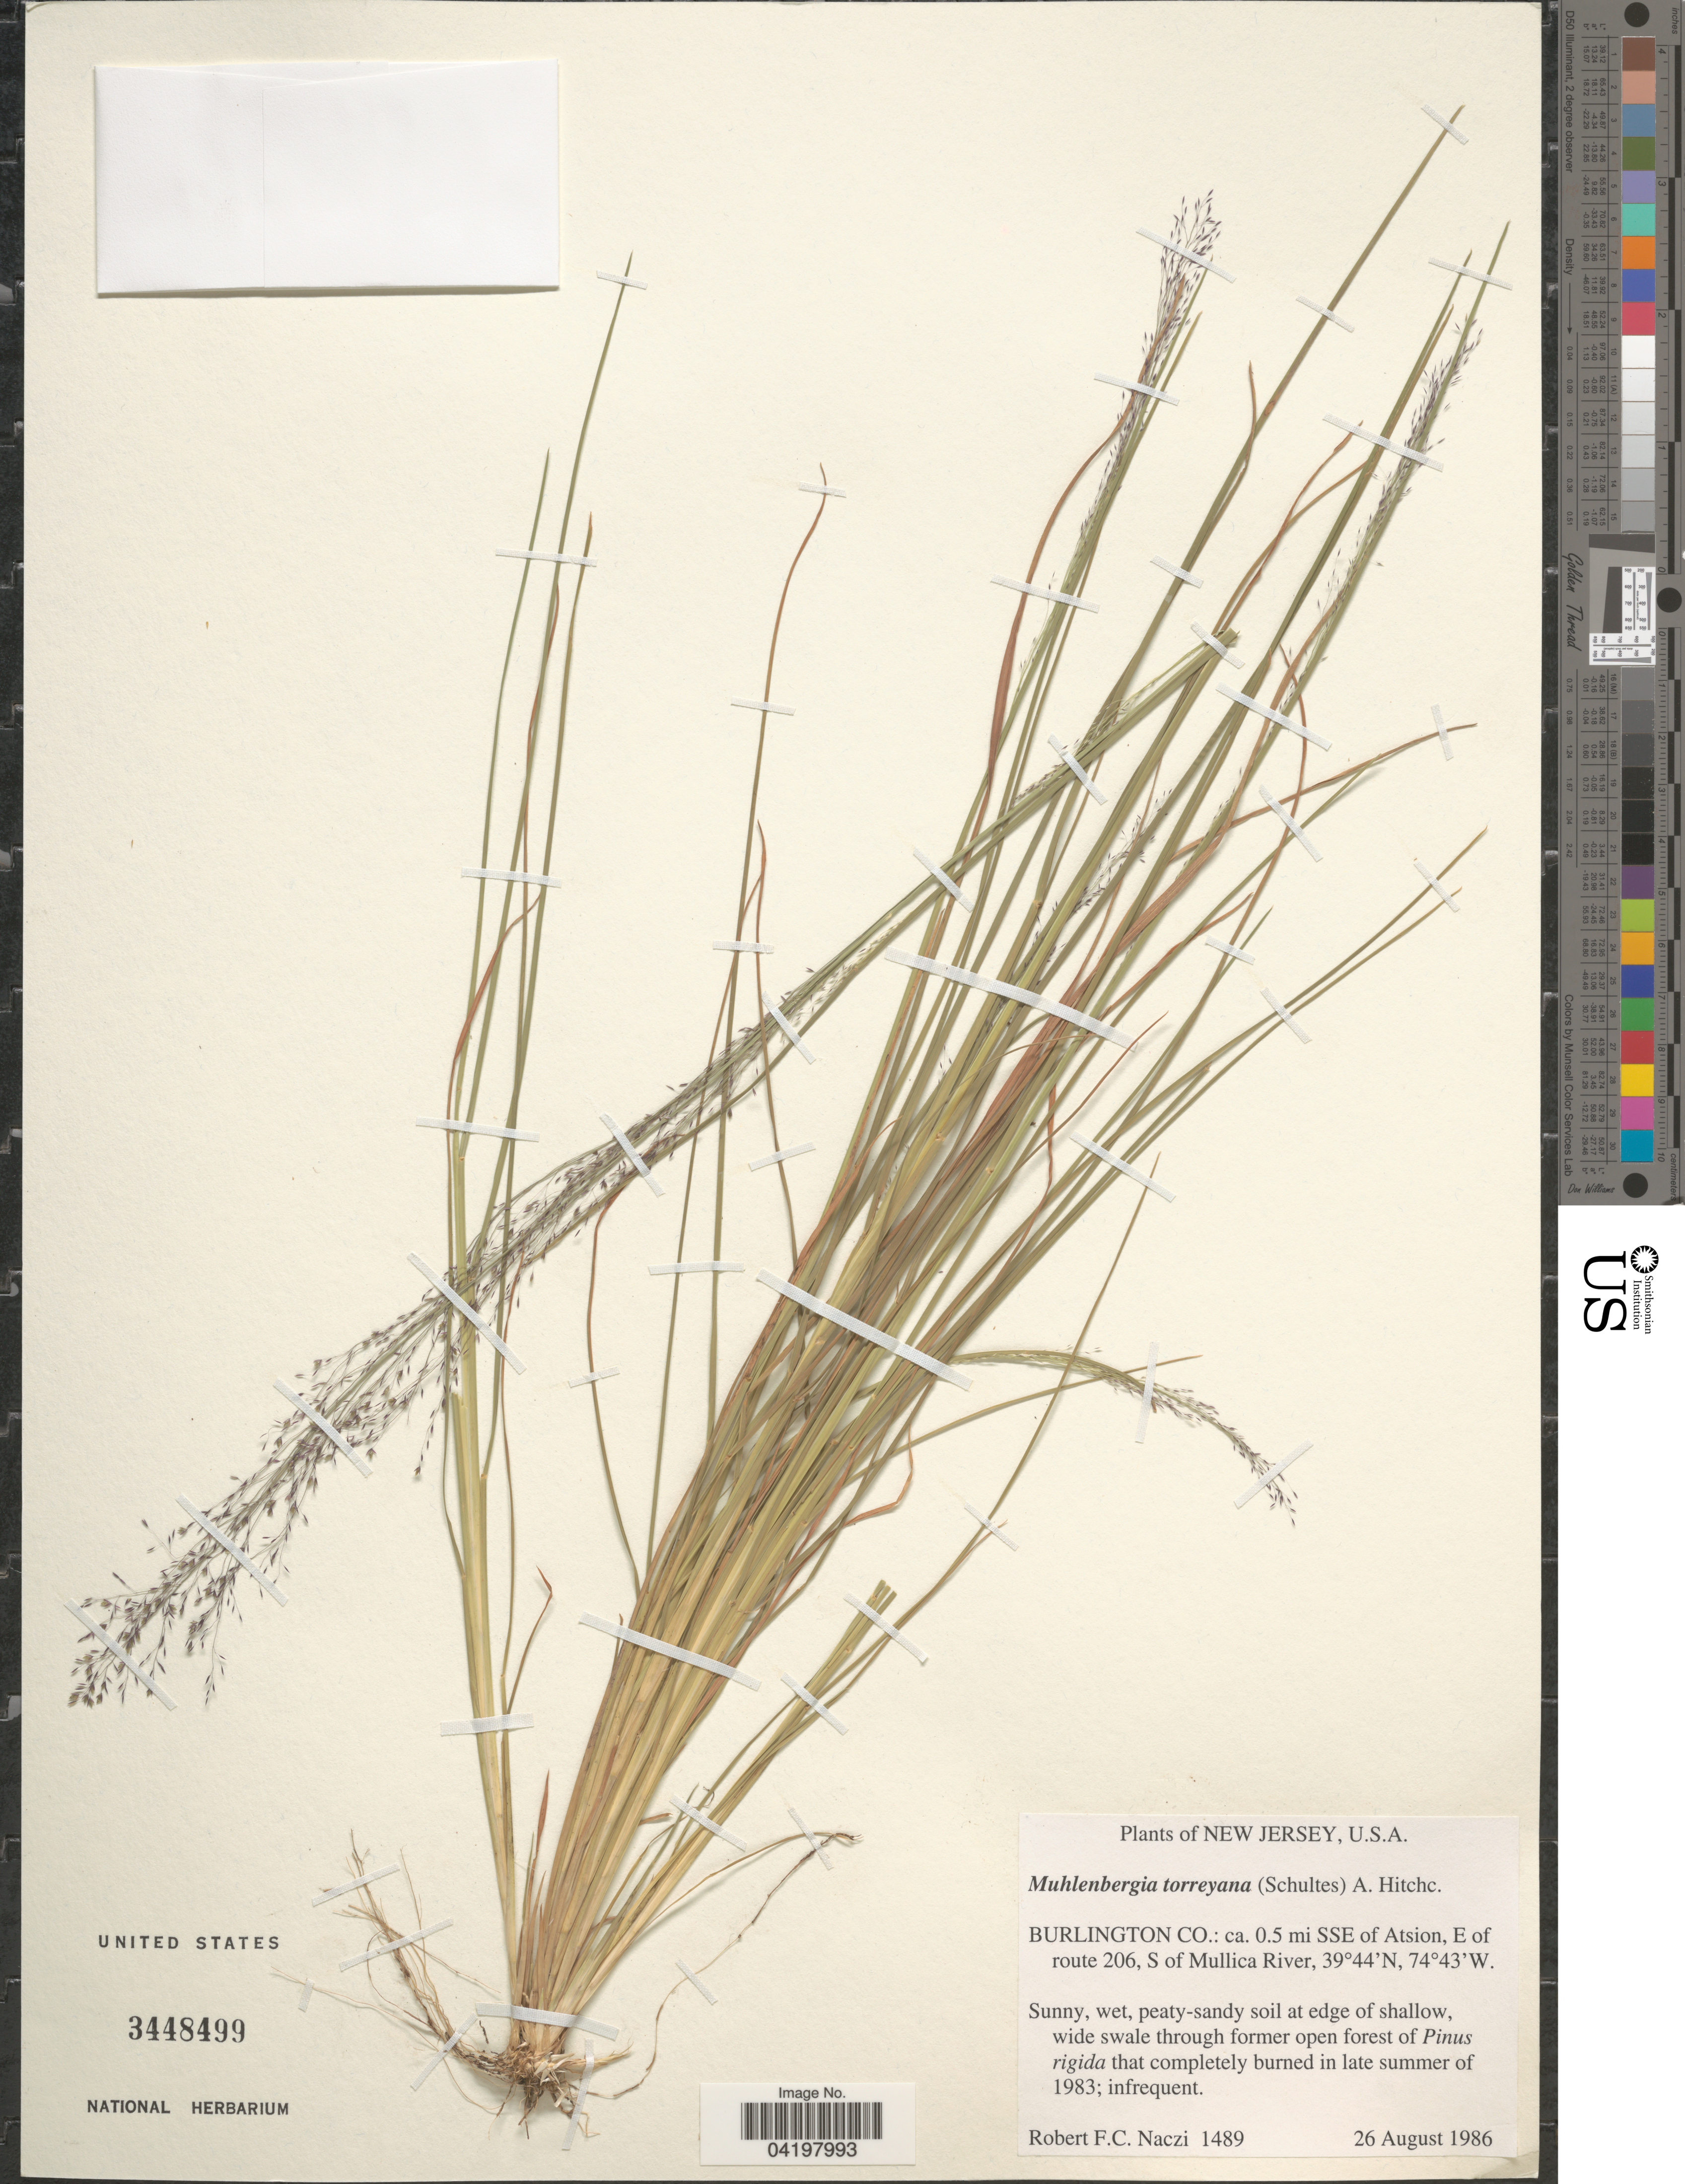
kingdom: Plantae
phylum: Tracheophyta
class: Liliopsida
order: Poales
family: Poaceae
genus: Muhlenbergia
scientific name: Muhlenbergia torreyana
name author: (Schult.) Hitchc.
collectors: R. F. C. Naczi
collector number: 1489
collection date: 1986-08-26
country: United States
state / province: New Jersey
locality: Burlington Co.: ca. 0.5 mi SSE of Atsion, E of route 206, S of Mullica River.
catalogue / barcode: US 3448499